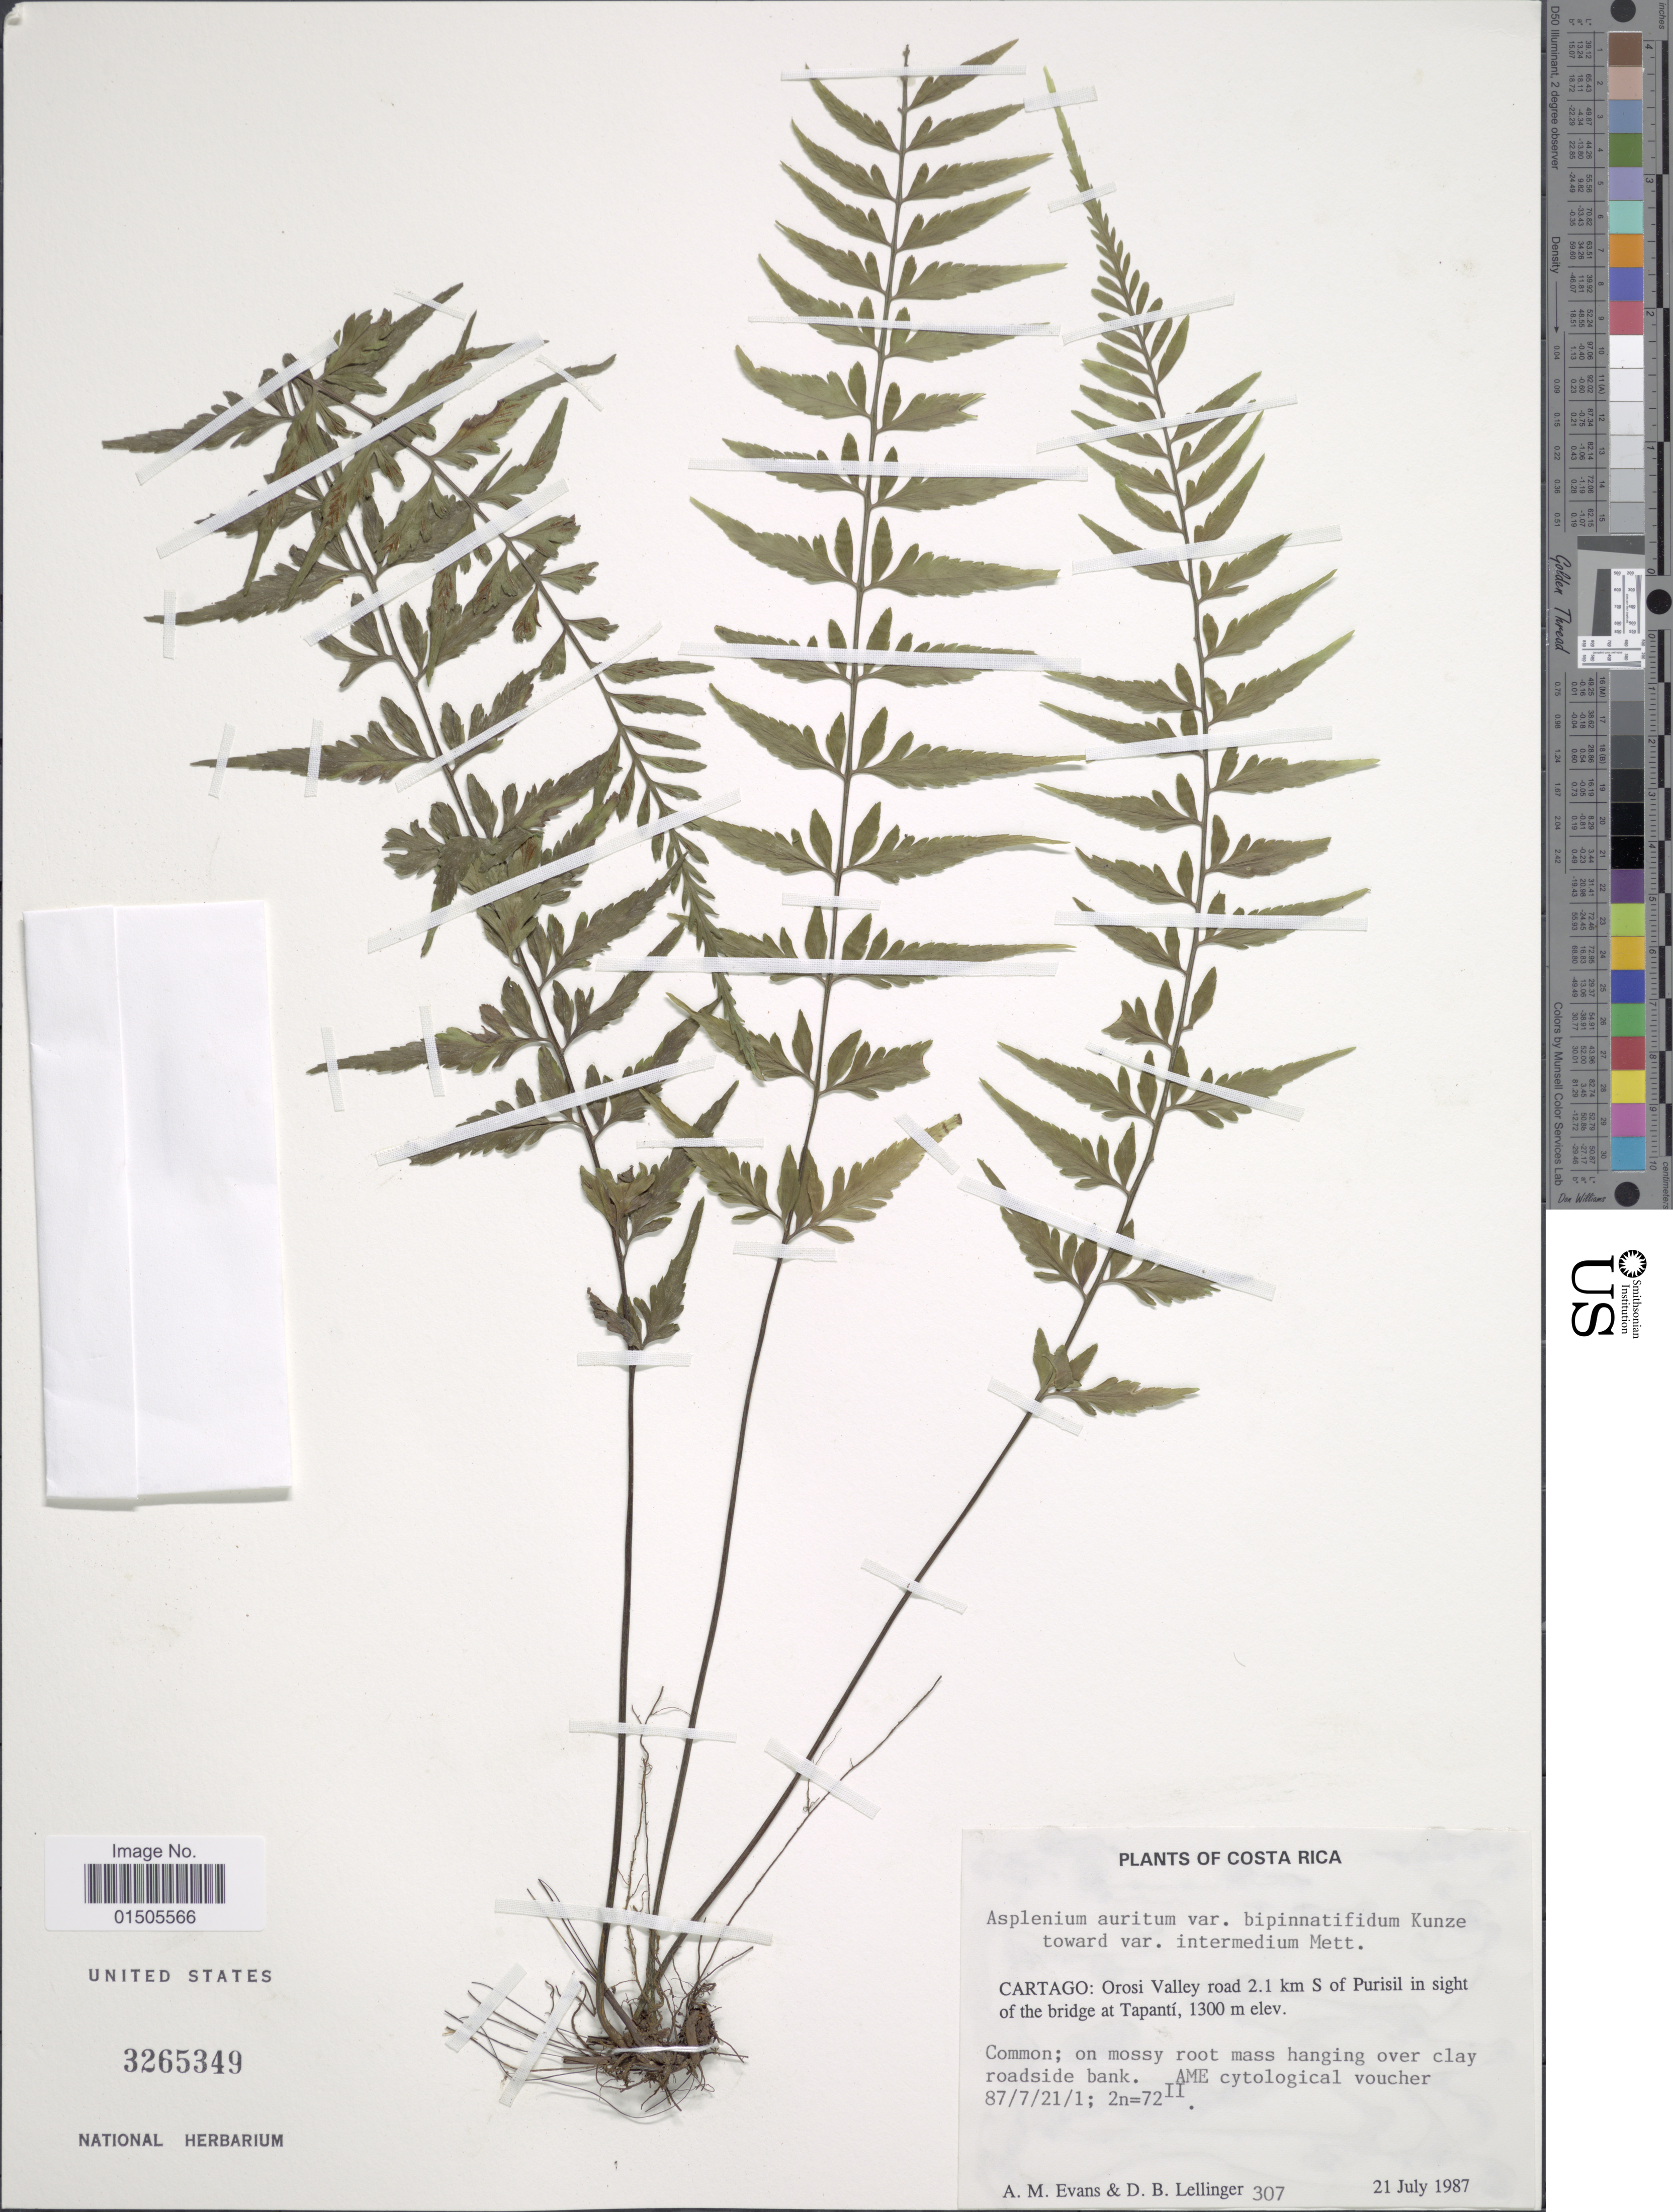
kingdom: Plantae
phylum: Tracheophyta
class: Polypodiopsida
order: Polypodiales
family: Aspleniaceae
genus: Asplenium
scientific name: Asplenium auritum var. bipinnatifidum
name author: Kunze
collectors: A. M. Evans & D. B. Lellinger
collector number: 307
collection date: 1987-07-21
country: Costa Rica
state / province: Cartago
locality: Orosi Valley road 2.1 km S of Purisil in sight of the bridge at Tapanti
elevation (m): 1300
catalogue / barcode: US 3265349